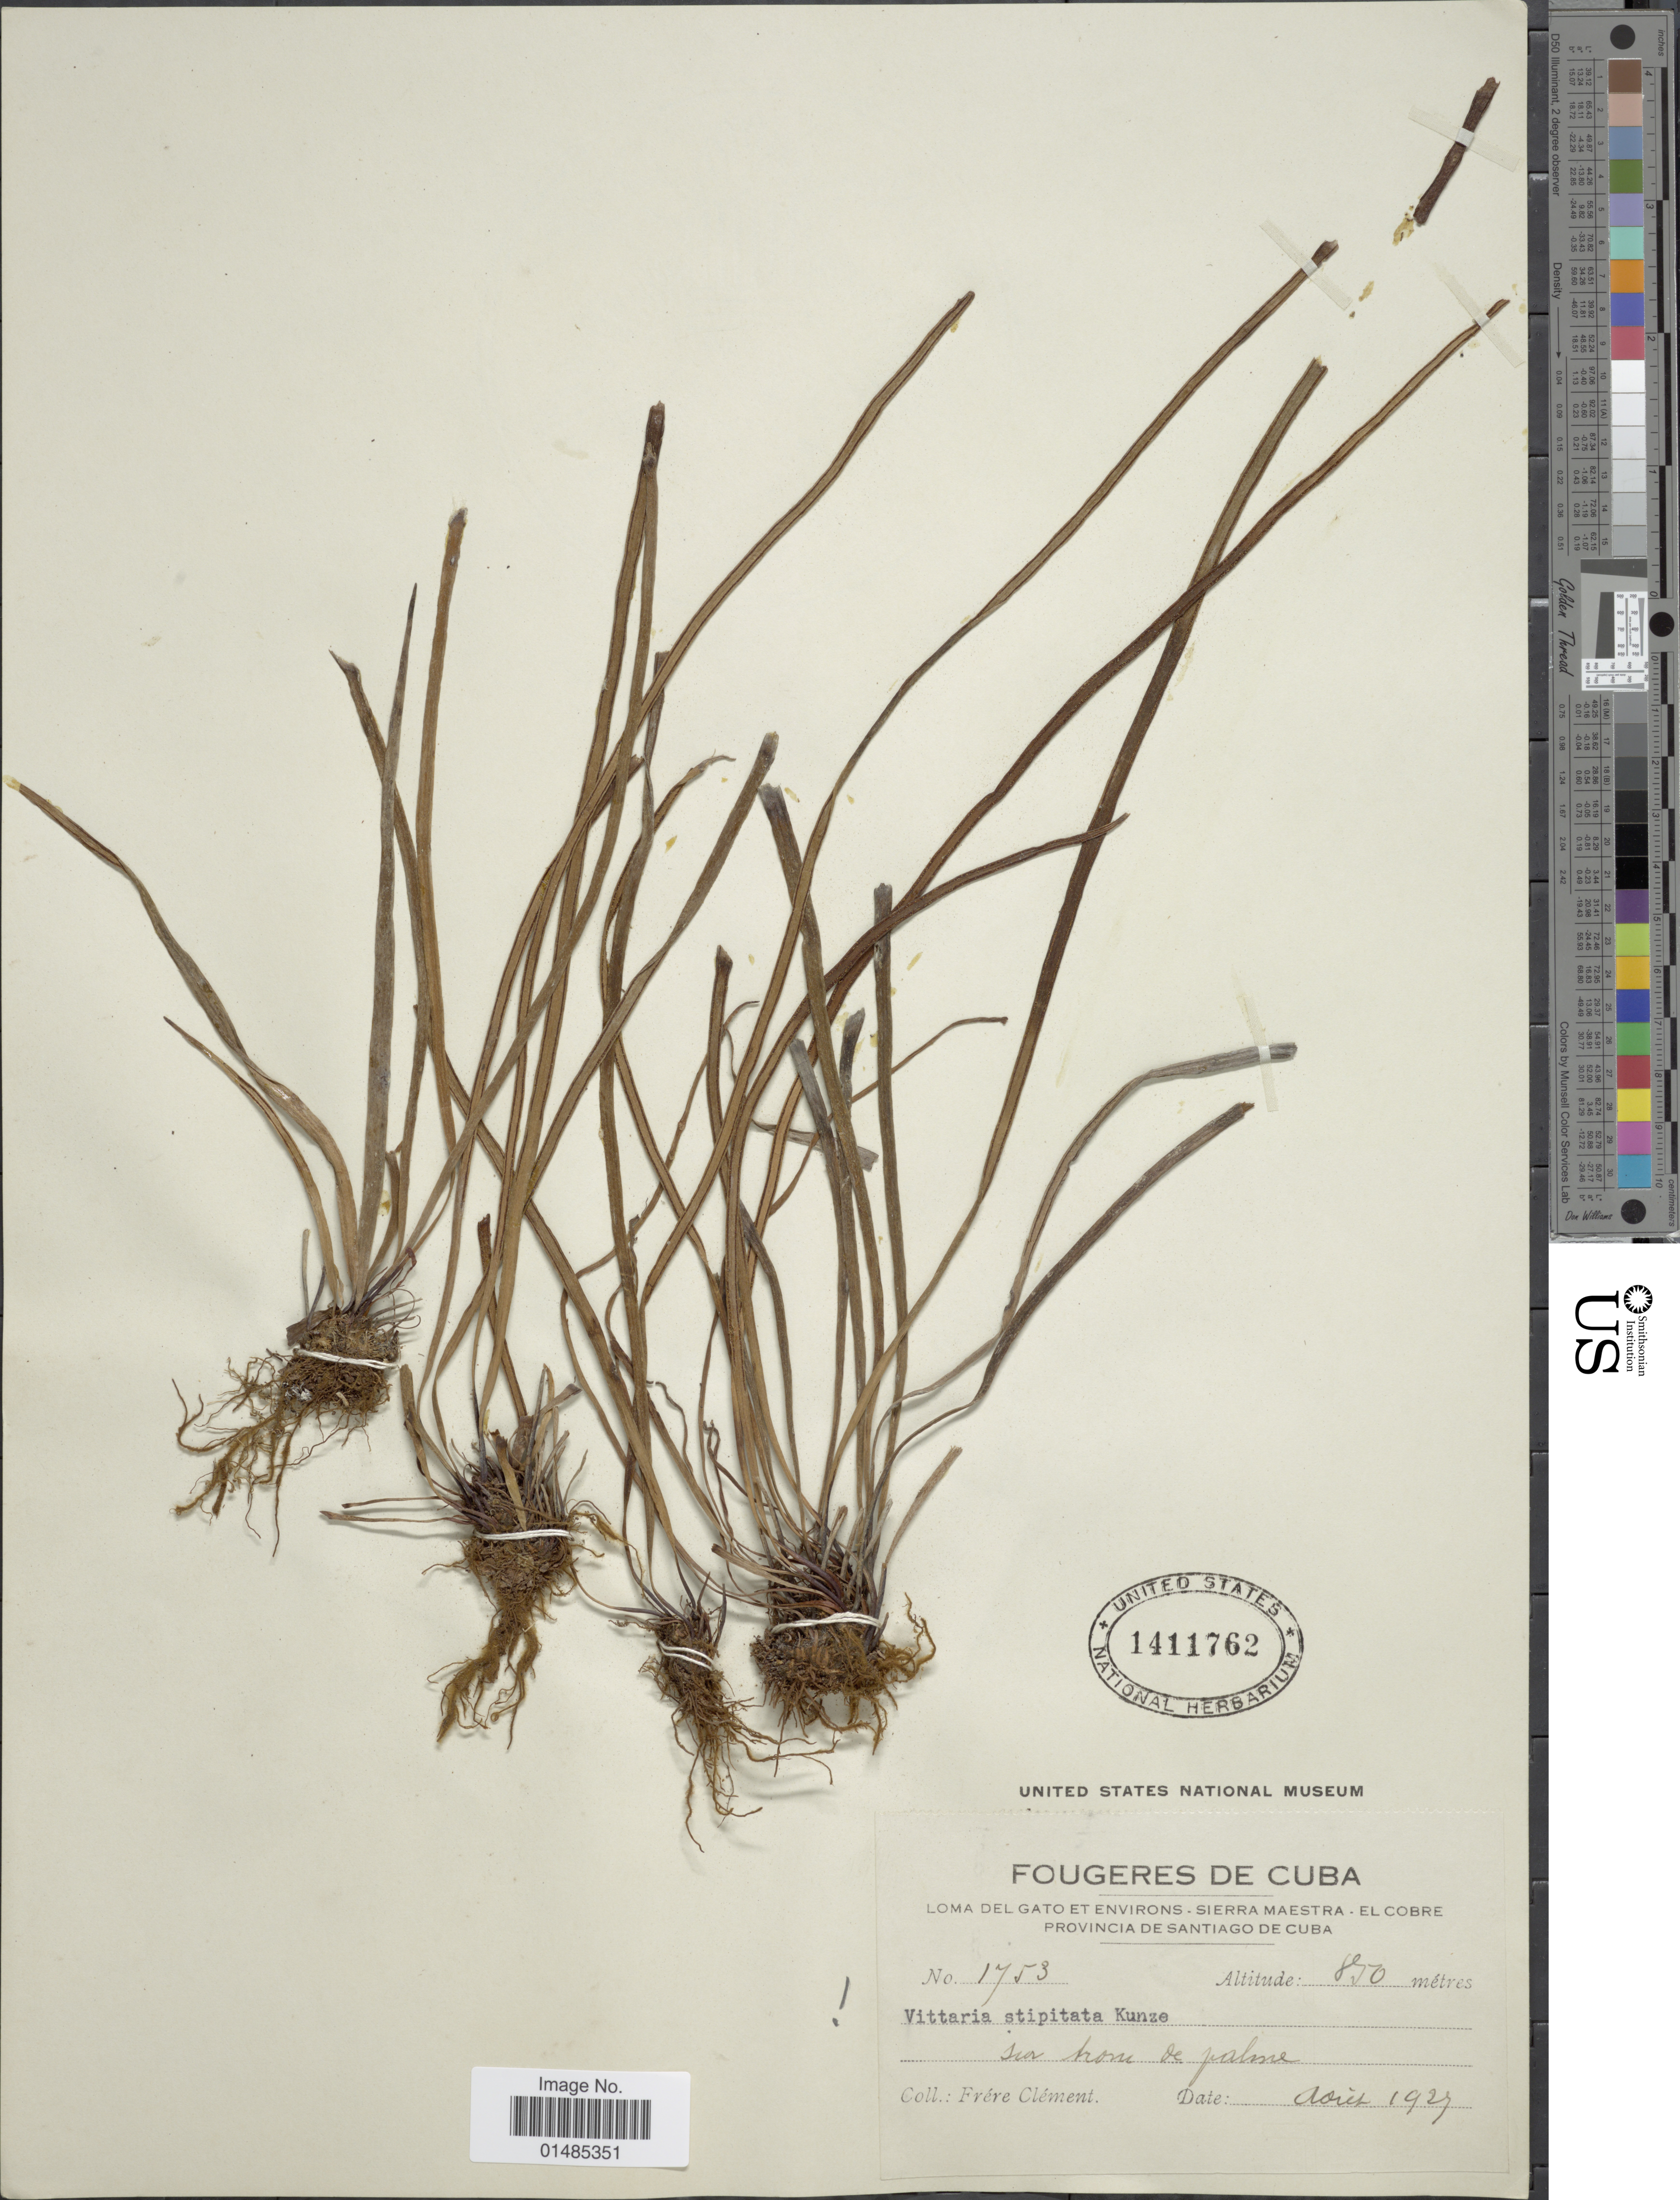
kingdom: Plantae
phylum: Tracheophyta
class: Polypodiopsida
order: Polypodiales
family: Pteridaceae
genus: Radiovittaria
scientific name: Radiovittaria stipitata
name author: (Kunze) E.H. Crane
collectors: B. Clement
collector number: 1753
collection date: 1927-08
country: Cuba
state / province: Santiago de Cuba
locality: Loma del Gato et Environs - Sierra Maestra - El Cobre. Sur trone de palme.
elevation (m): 850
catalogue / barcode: US 1411762